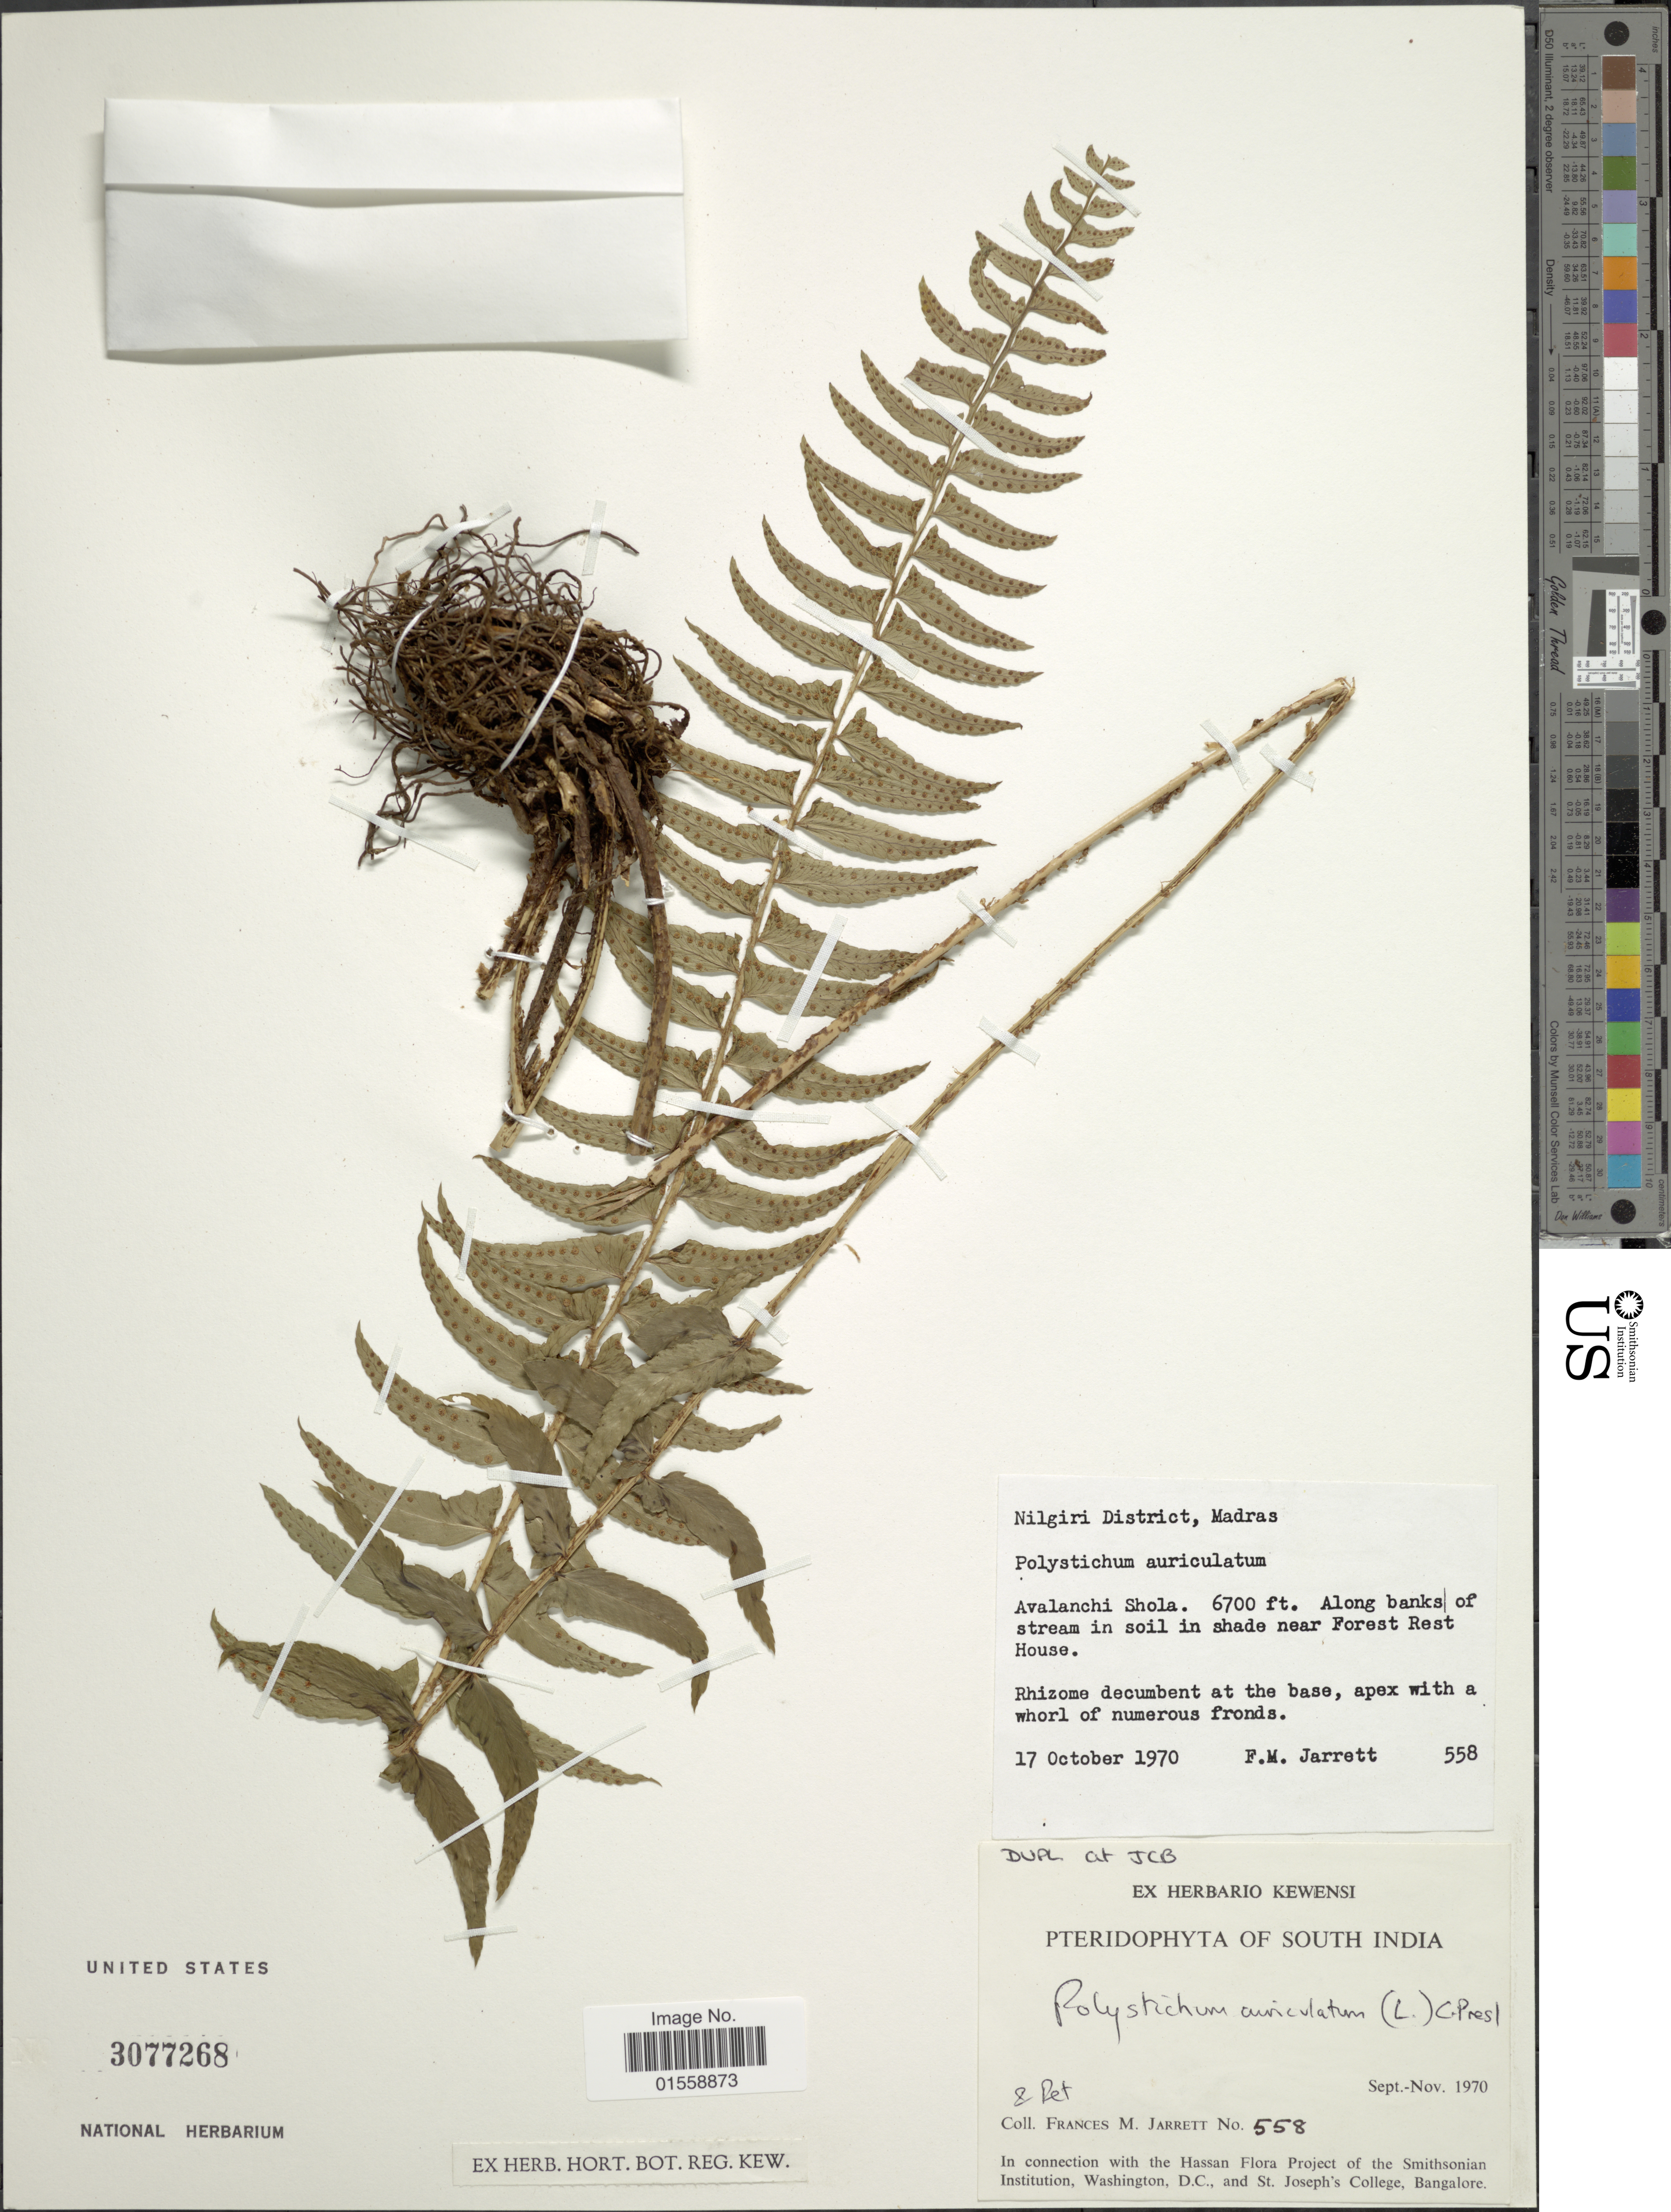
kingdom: Plantae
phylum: Tracheophyta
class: Polypodiopsida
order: Polypodiales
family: Dryopteridaceae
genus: Polystichum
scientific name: Polystichum auriculatum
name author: (L.) C. Presl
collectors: F. M. Jarrett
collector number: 558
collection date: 1970-10-17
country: India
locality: Nilgiri District, Madras, Avalanchi Shola, along banks of stream in soil in shade near Forest Rest House, South India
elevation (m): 2042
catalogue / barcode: US 3077268